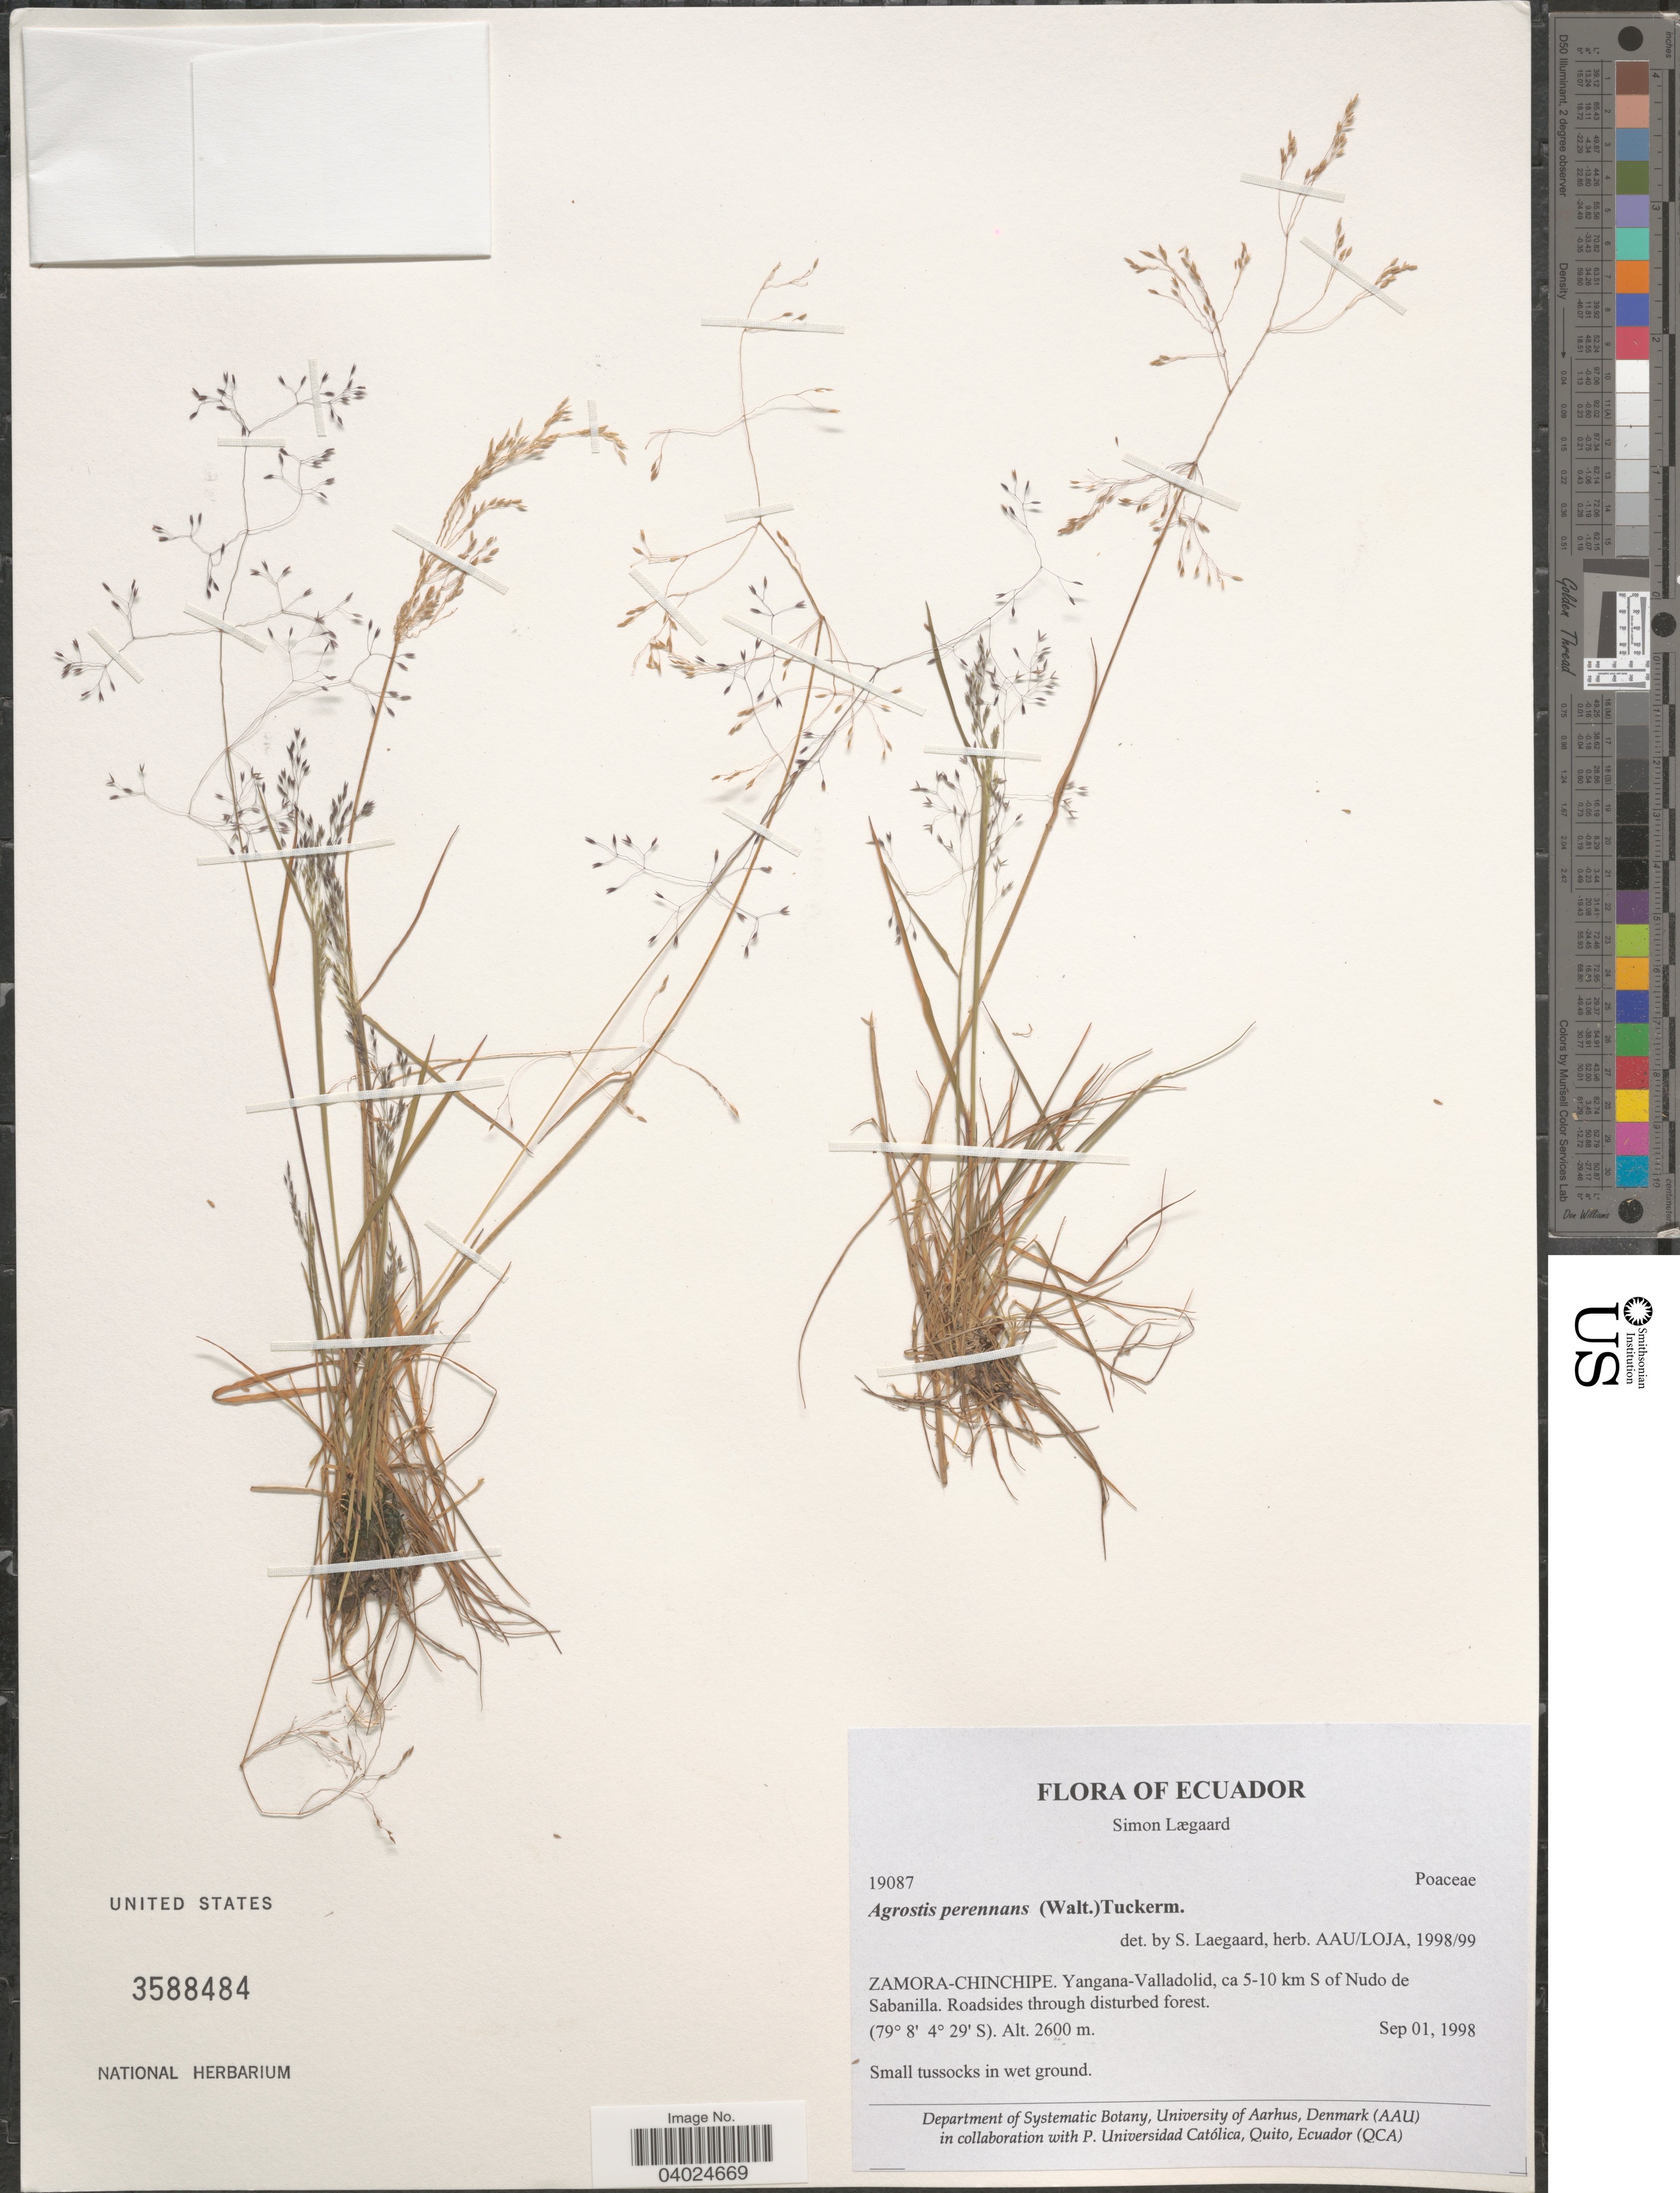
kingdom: Plantae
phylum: Tracheophyta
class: Liliopsida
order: Poales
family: Poaceae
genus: Agrostis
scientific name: Agrostis perennans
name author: (Walter) Tuck.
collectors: S. Lægaard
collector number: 19087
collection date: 1998-09-01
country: Ecuador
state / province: Zamora-Chinchipe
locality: Yangana-Valladolid, ca 5-10 km S of Nudo de Sabanilla. Roadsides through disturbed forest.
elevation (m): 2600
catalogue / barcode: US 3588484